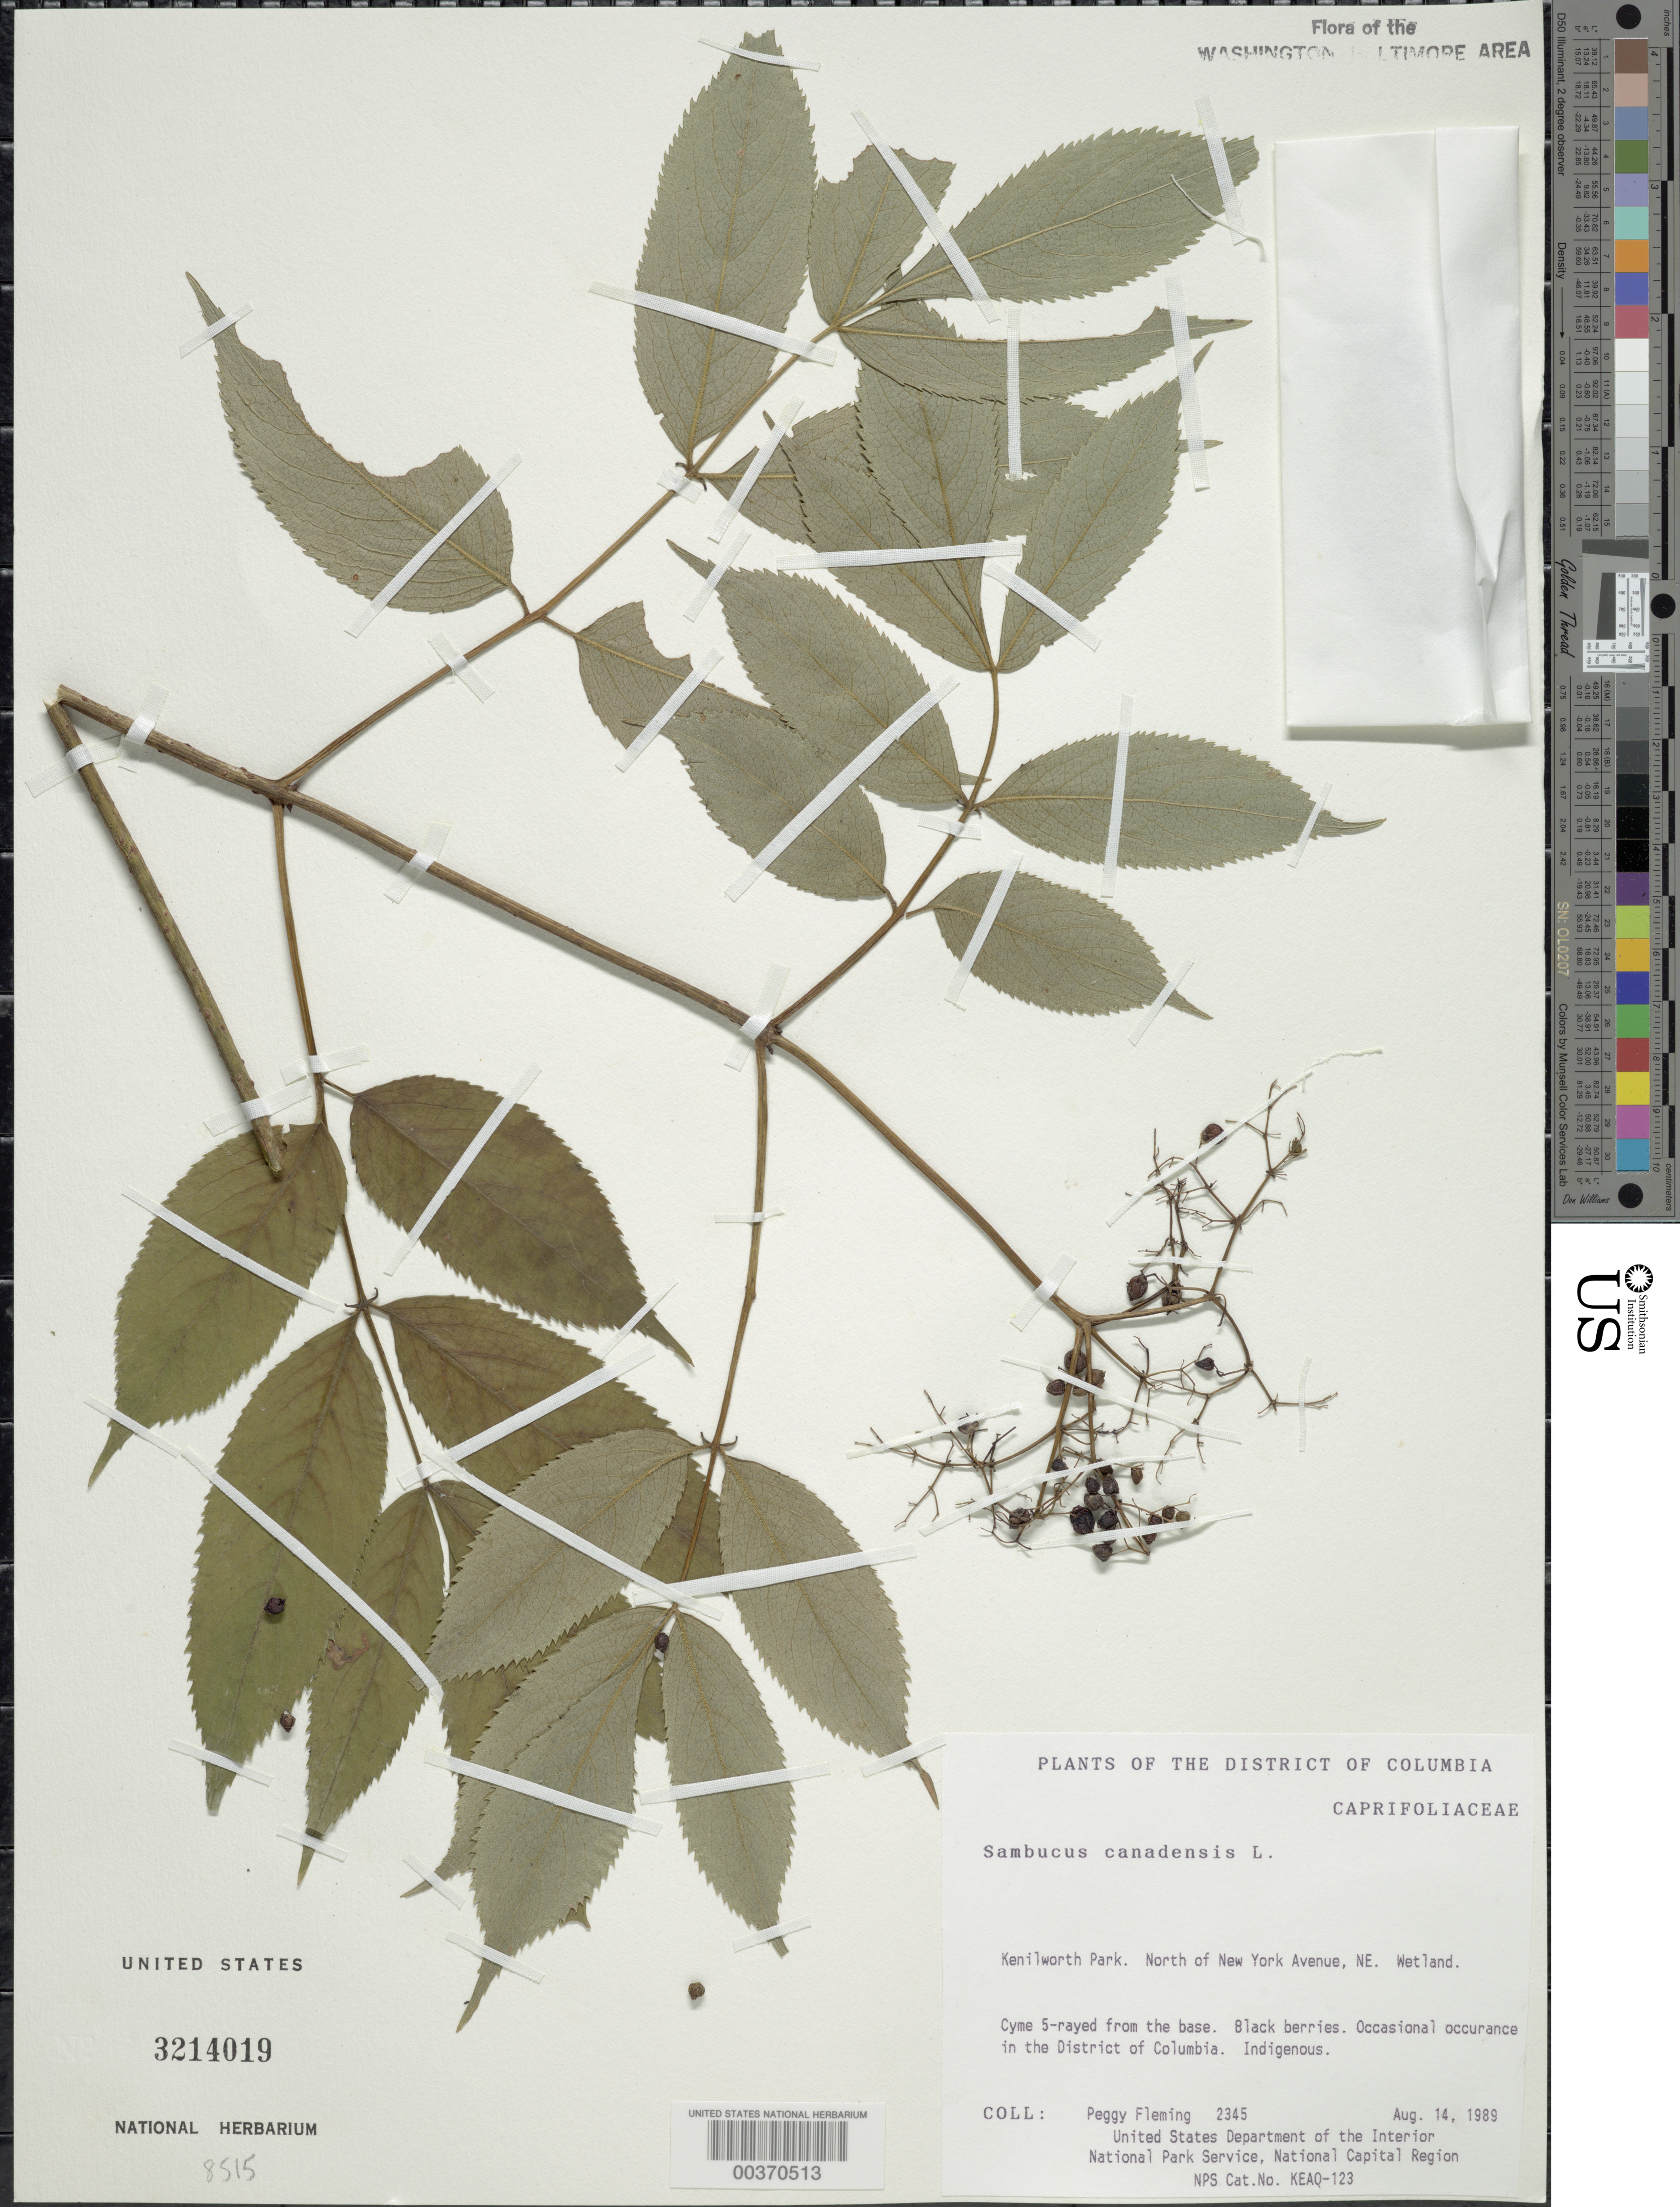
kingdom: Plantae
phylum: Tracheophyta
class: Magnoliopsida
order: Dipsacales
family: Viburnaceae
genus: Sambucus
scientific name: Sambucus canadensis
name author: L.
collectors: P. Fleming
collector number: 2345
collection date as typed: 14 Aug 1989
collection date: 1989-08-14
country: United States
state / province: District of Columbia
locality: w York Ave, NE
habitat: Wetland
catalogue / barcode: US 3214019